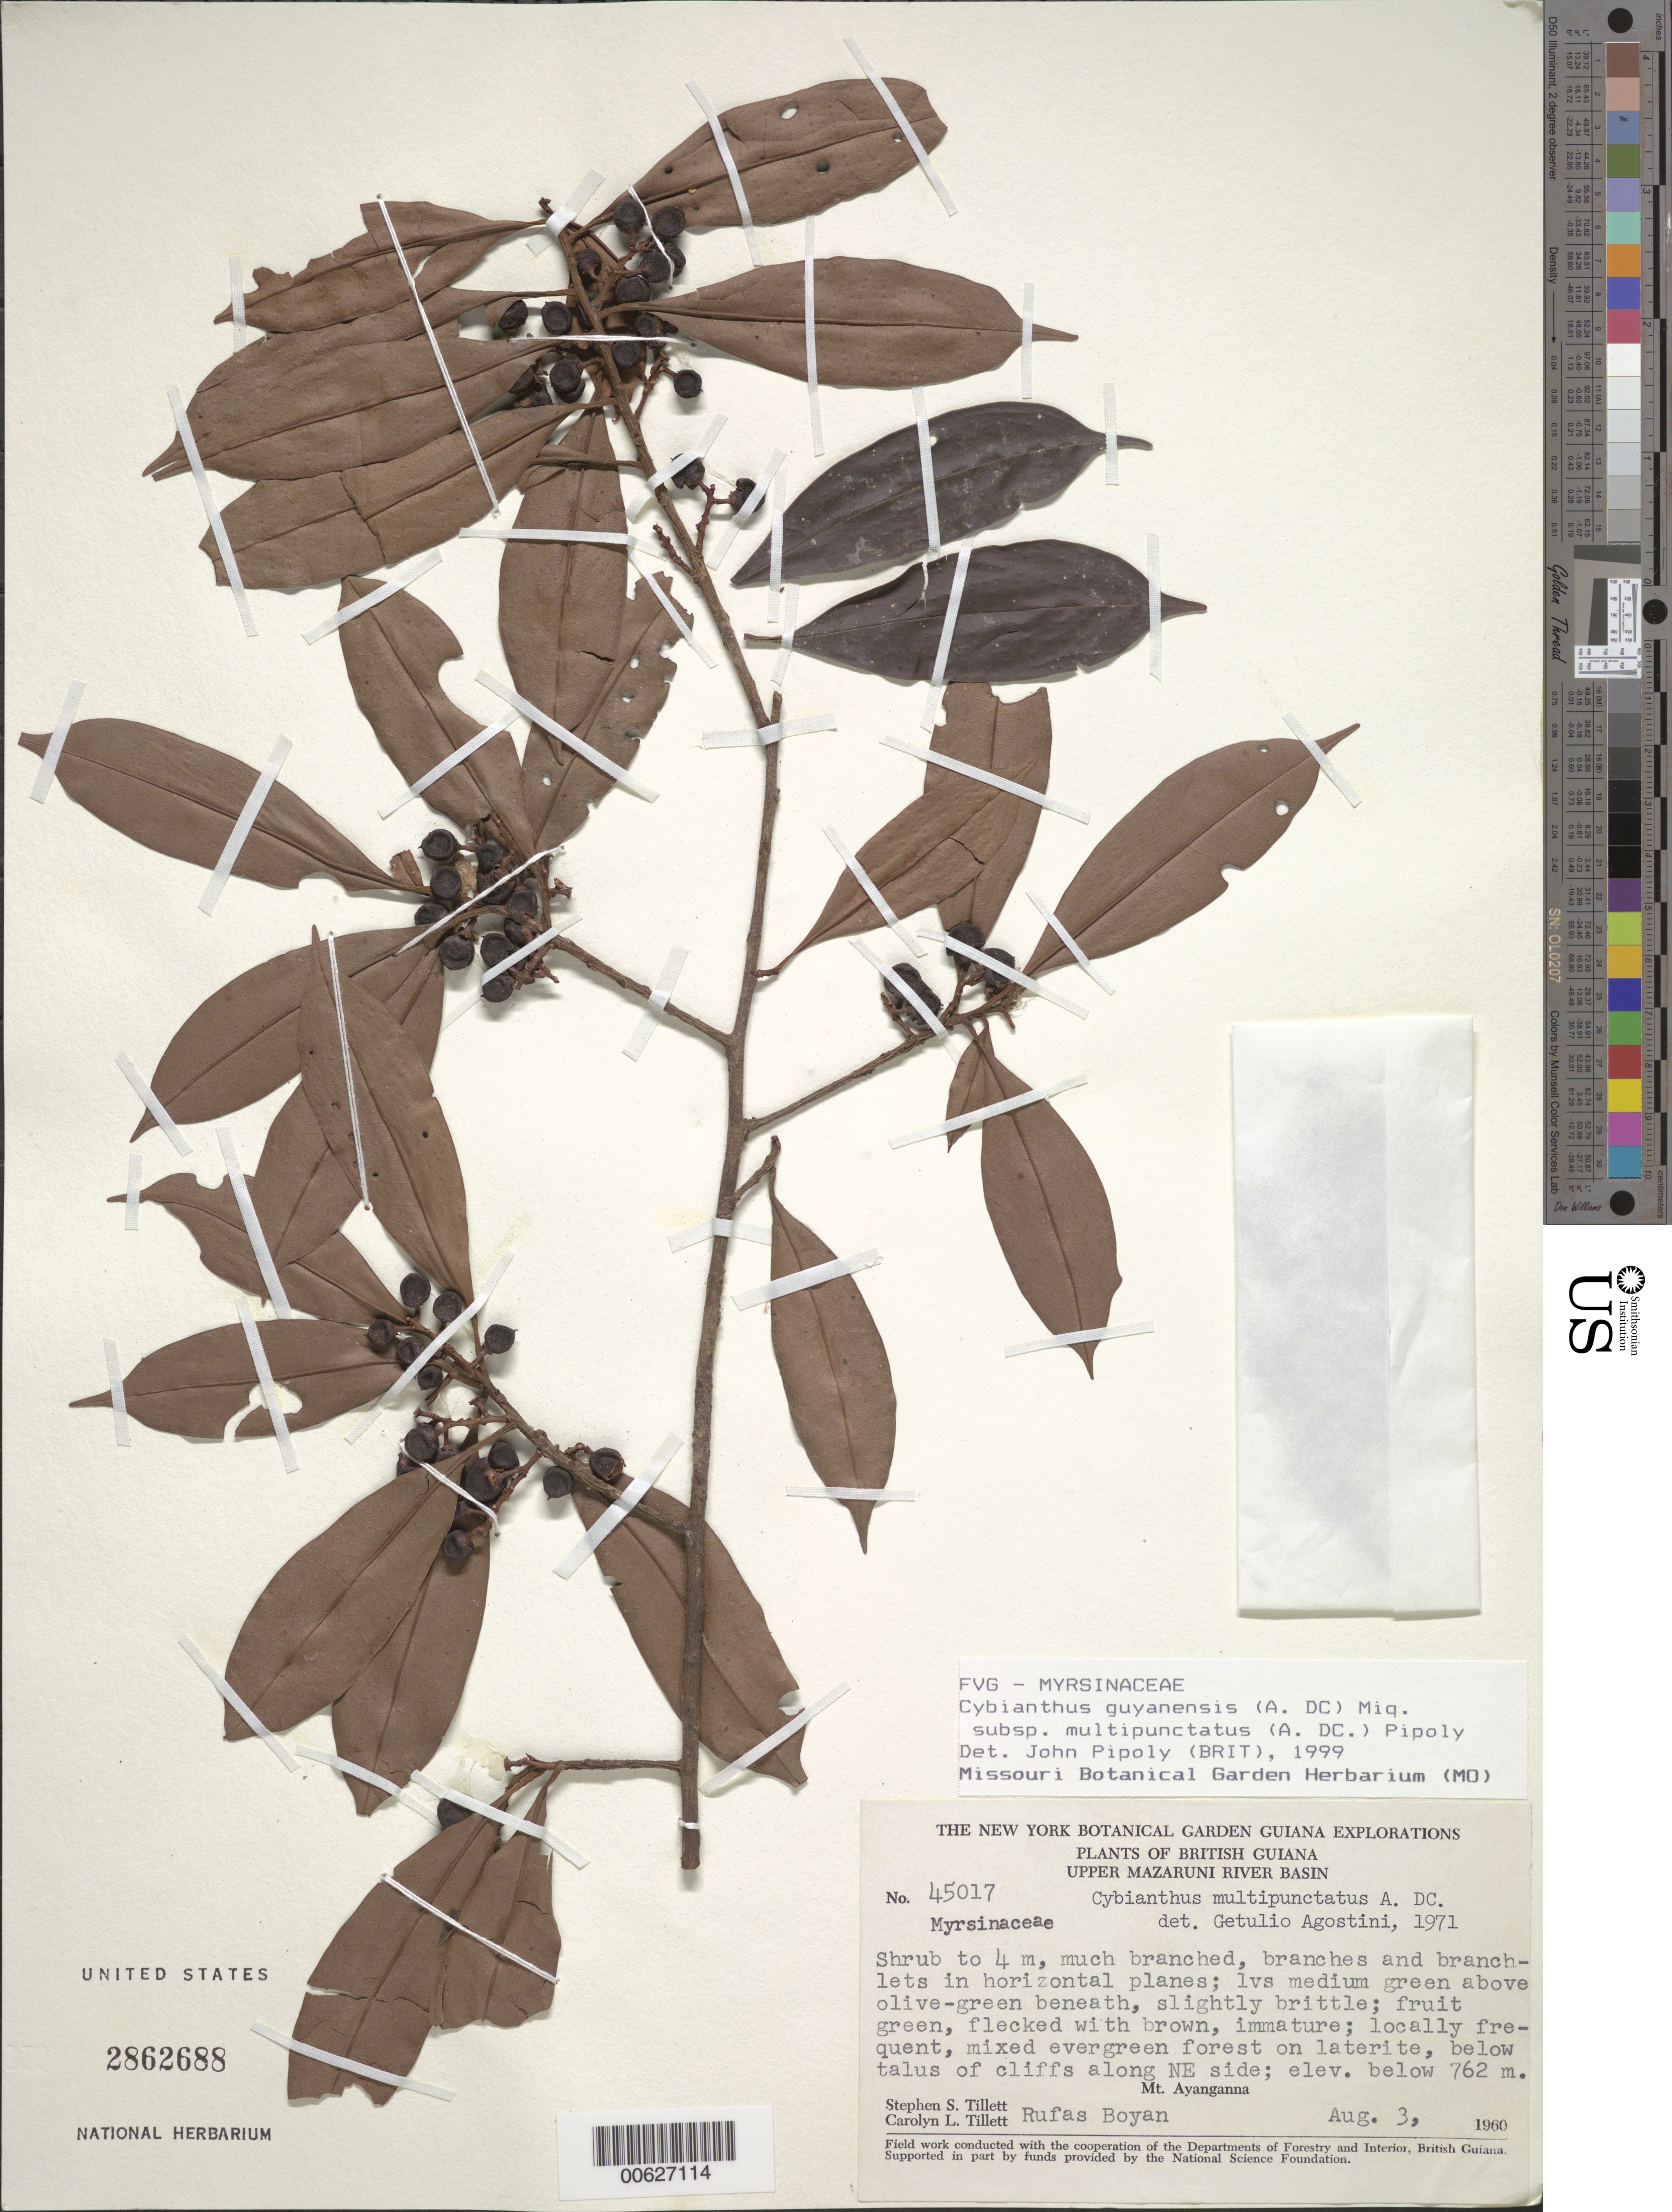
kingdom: Plantae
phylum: Tracheophyta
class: Magnoliopsida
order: Ericales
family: Primulaceae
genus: Cybianthus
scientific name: Cybianthus guyanensis subsp. multipunctatus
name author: (A. DC.) Pipoly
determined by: Pipoly, J. J., III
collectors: S. S. Tillett, C. L. Tillett & R. Boyan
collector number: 45017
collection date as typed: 3-Aug-60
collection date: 1960-08-03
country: Guyana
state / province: Cuyuni-Mazaruni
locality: Mt. Ayanganna, NE side of, Upper Mazaruni R Basin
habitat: Mixed evergreen forest on laterite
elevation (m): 762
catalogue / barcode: US 2862688